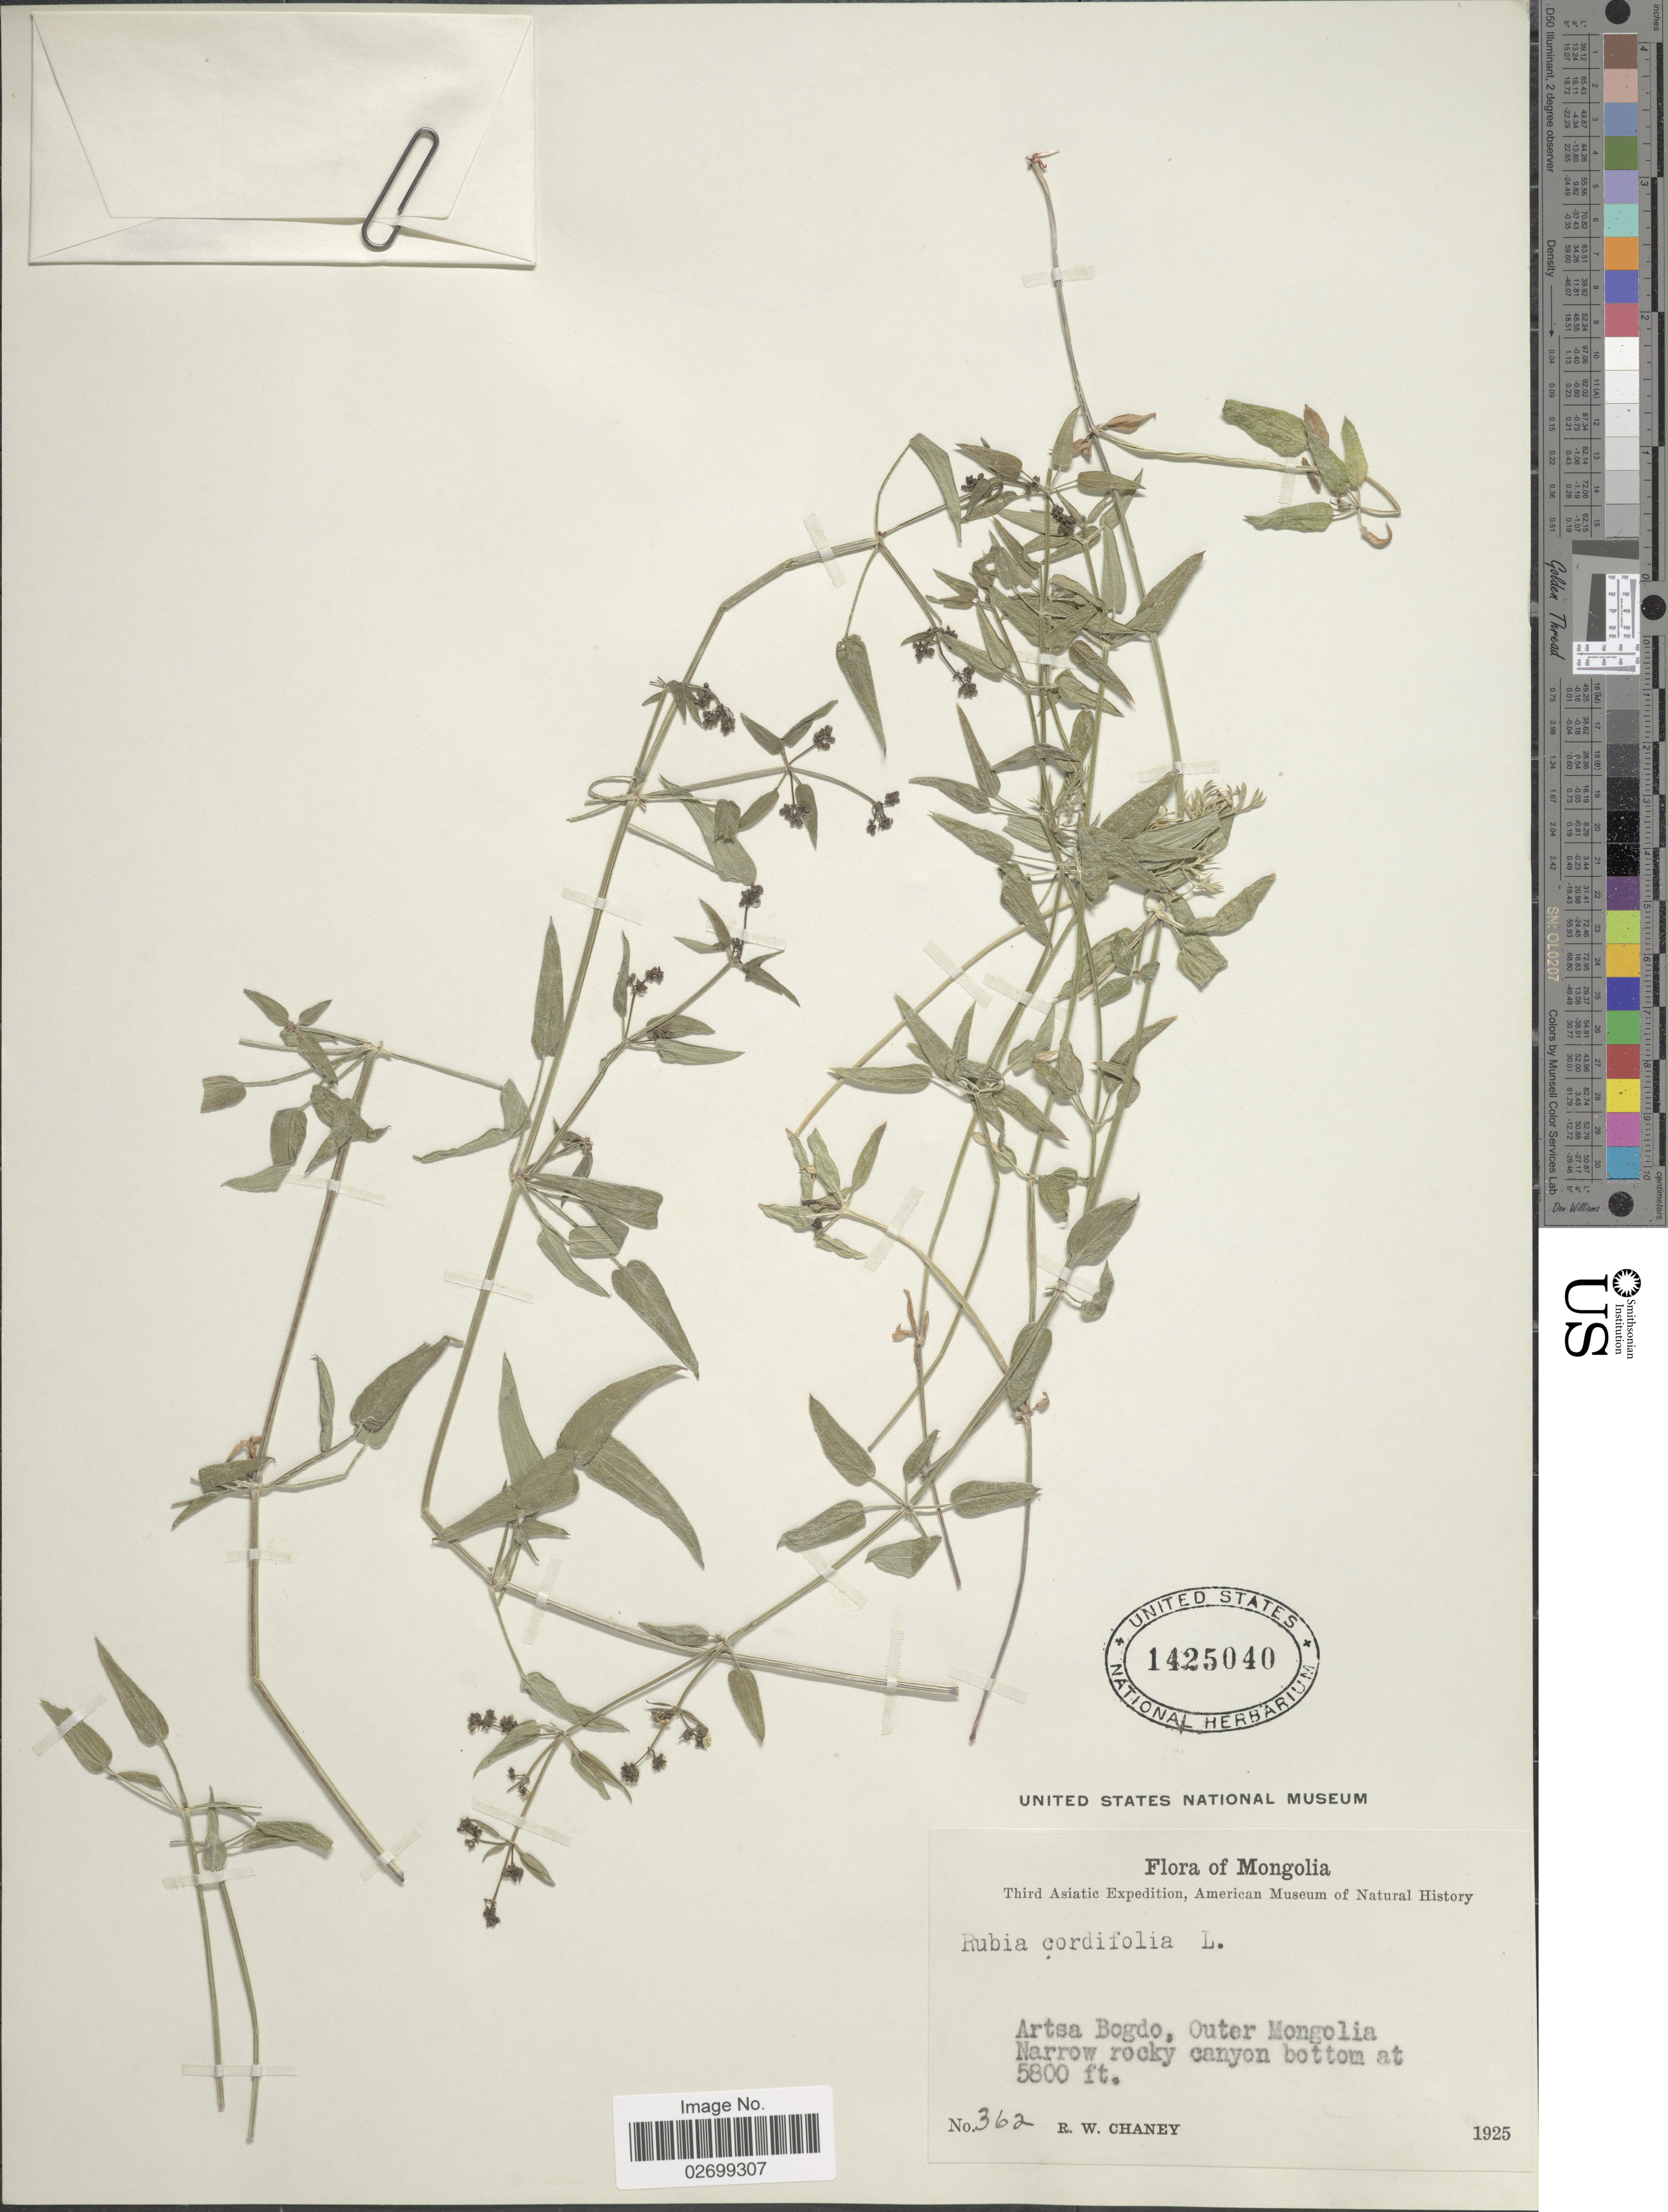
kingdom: Plantae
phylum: Tracheophyta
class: Magnoliopsida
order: Gentianales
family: Rubiaceae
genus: Rubia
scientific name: Rubia cordifolia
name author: L.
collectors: R. Chaney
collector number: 362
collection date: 1925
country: China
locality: Mongolia, Artsa Bogdo, Outer Mongolia, Narrow rocky canyon bottom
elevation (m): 1768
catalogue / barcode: US 1425040